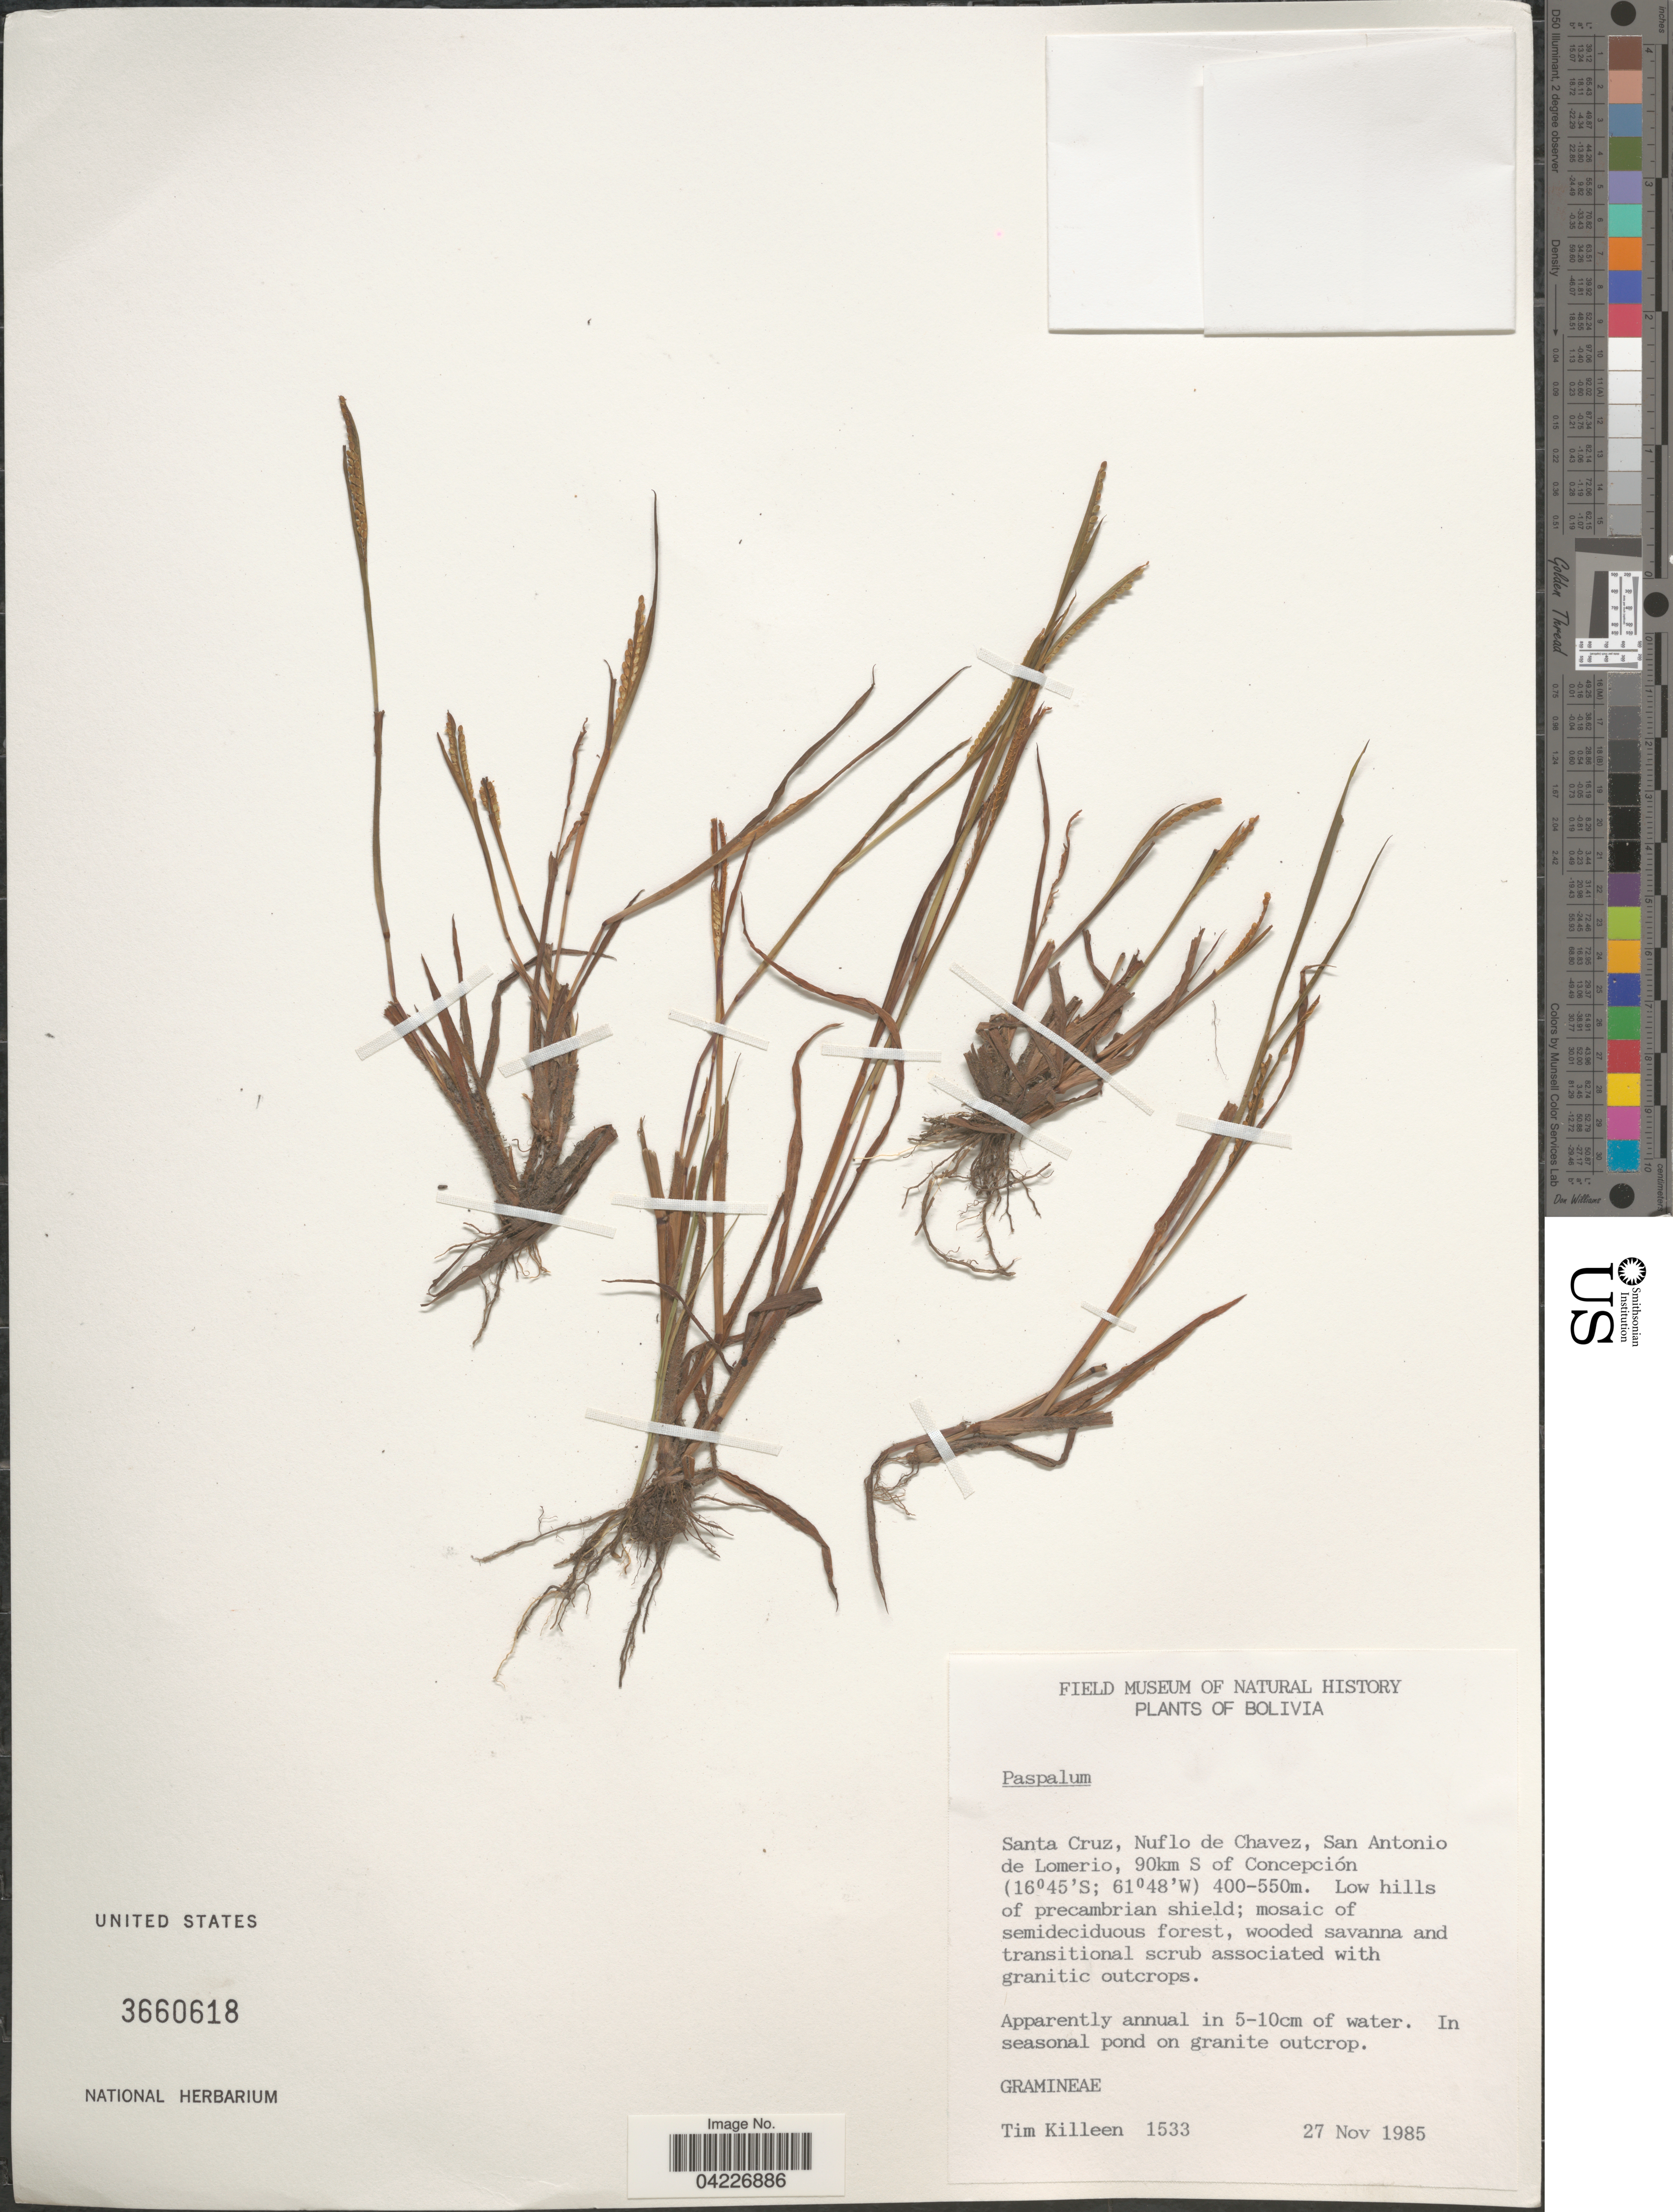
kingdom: Plantae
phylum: Tracheophyta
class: Liliopsida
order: Poales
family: Poaceae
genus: Paspalum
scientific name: Paspalum sp.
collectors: T. J. Killeen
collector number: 1533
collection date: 1985-11-27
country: Bolivia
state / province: Santa Cruz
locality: Nuflo de Chavez, San Antonio de Lomerio, 90km S of Concepción.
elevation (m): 400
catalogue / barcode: US 3660618